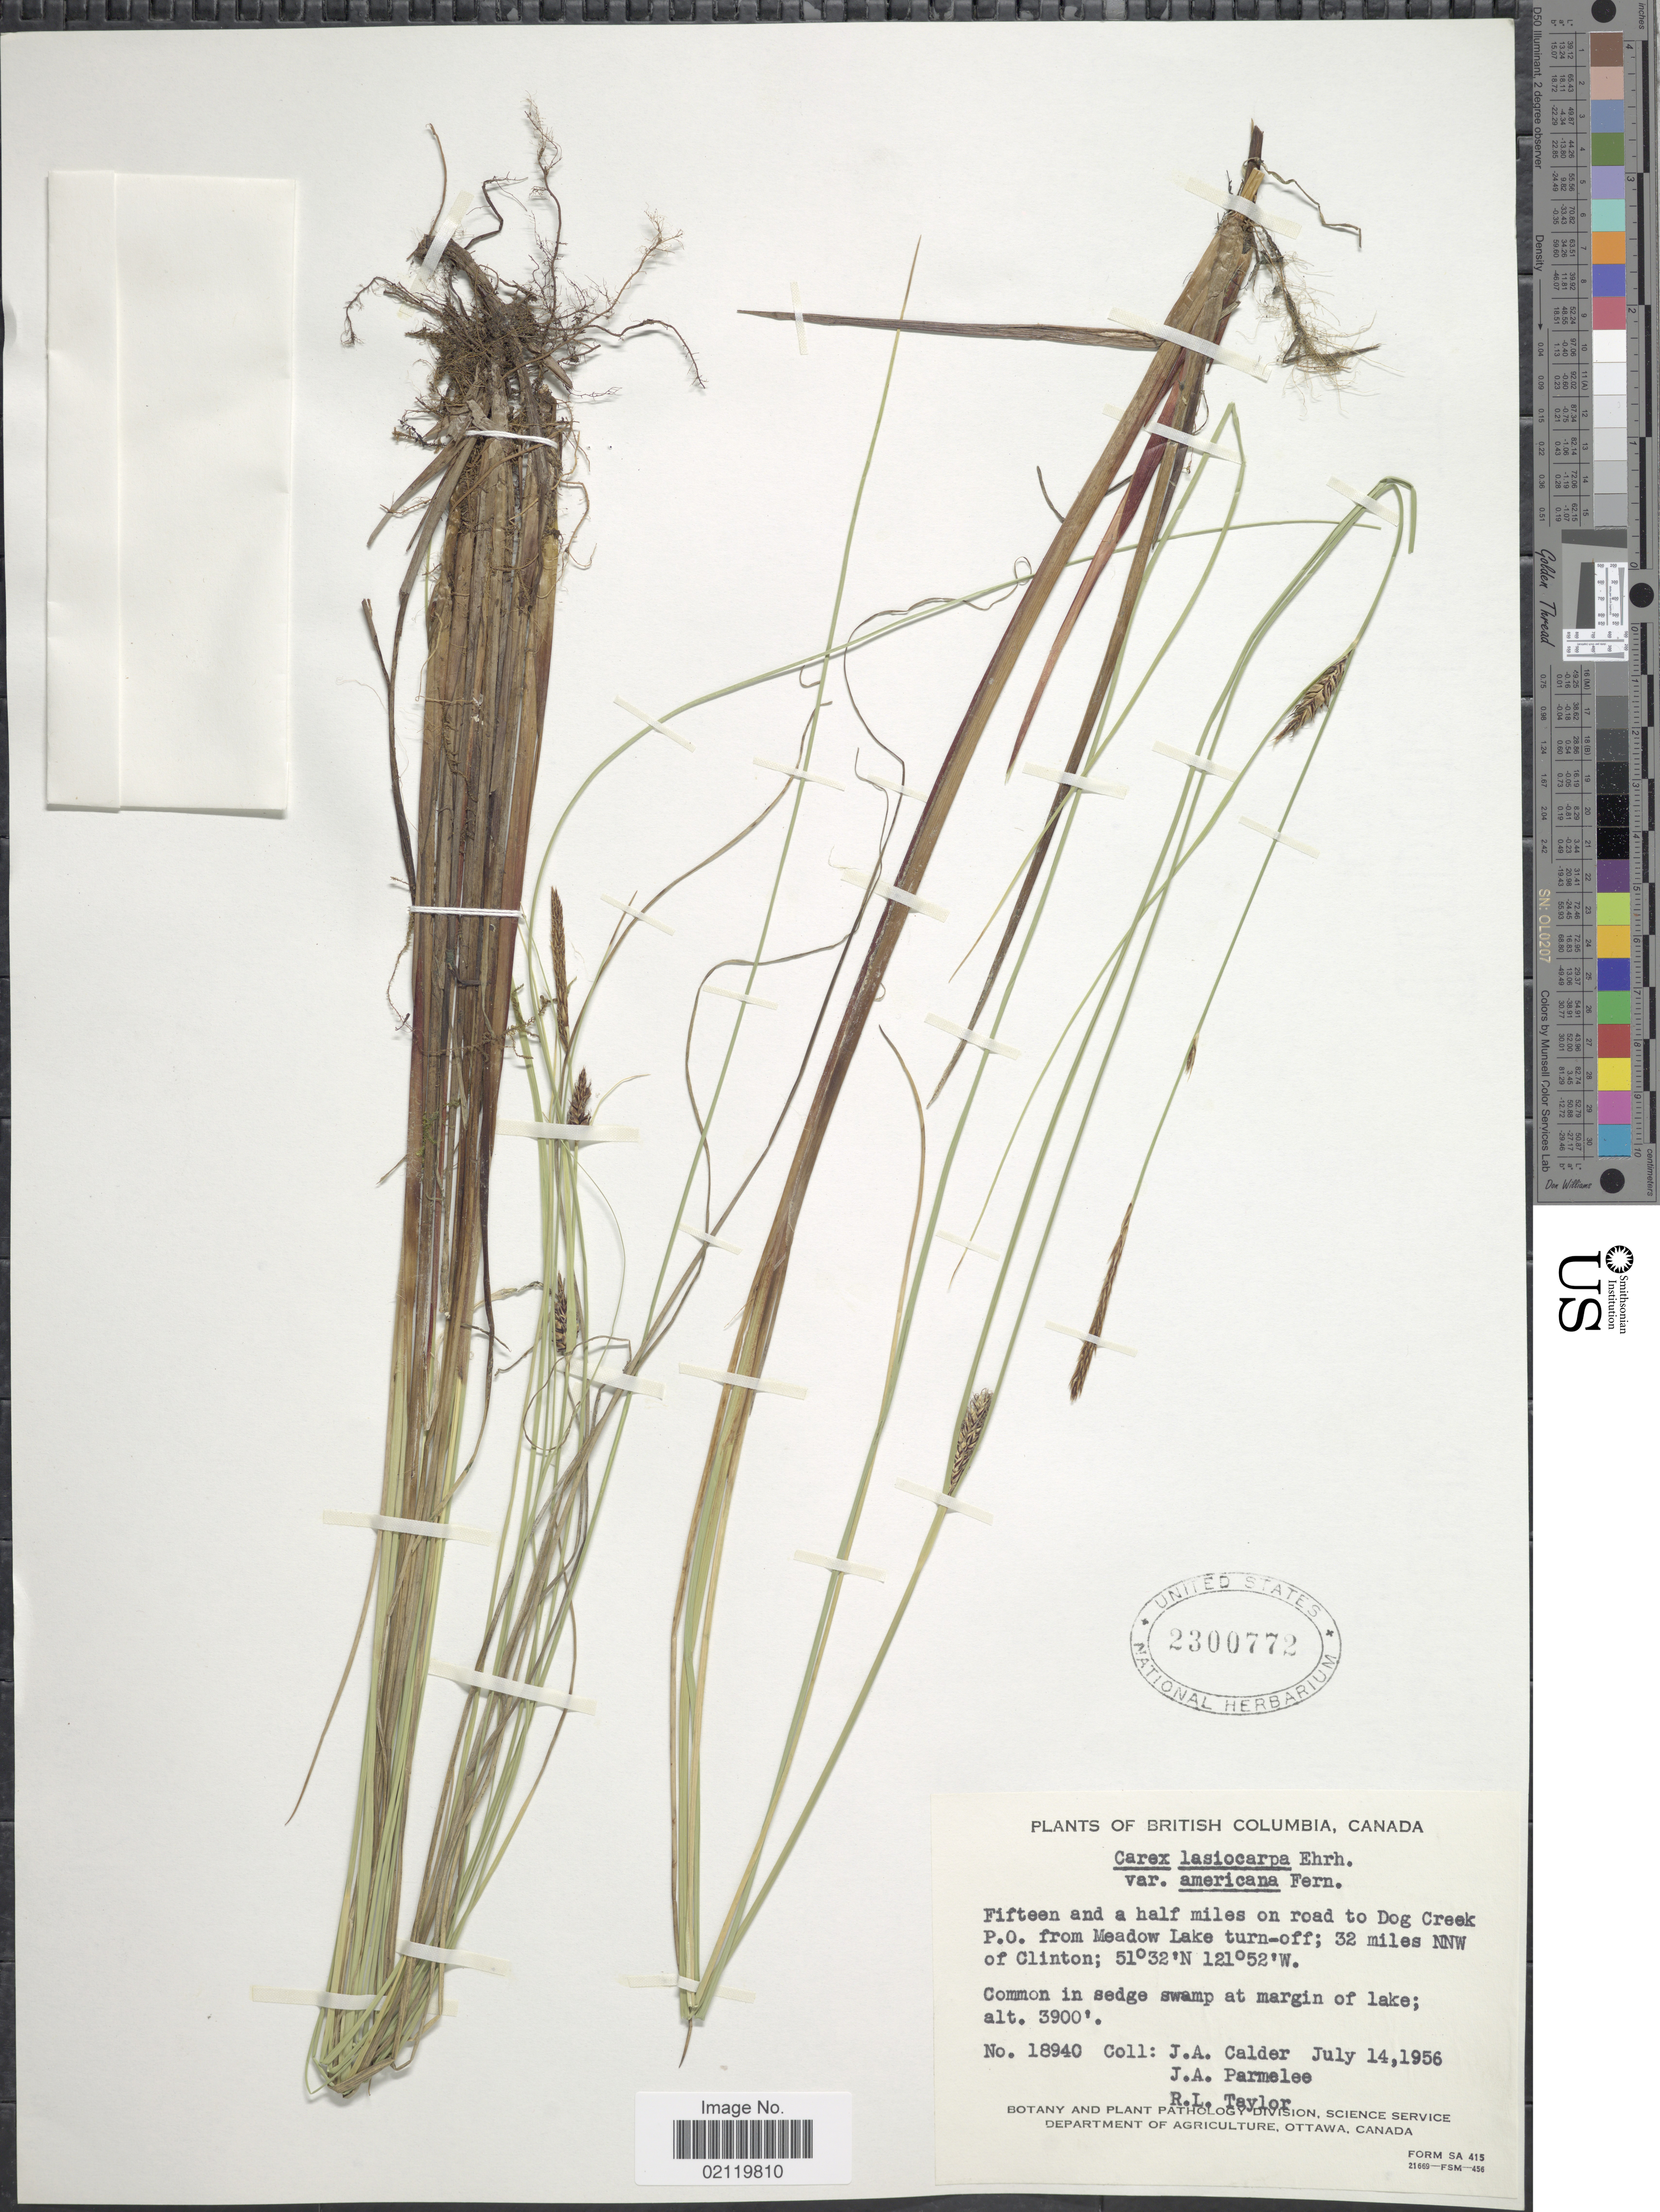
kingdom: Plantae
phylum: Tracheophyta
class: Liliopsida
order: Poales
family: Cyperaceae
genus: Carex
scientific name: Carex lasiocarpa var. americana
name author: Fernald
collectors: J. A. Calder, J. A. Parmelee & R. Taylor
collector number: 18940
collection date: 1956-07-14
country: Canada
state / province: British Columbia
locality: Fifteen and a half miles on road to Dog Creek P.O. from Meadow Lake turn-off; 32 miles NNW of Clinton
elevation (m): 1189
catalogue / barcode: US 2300772